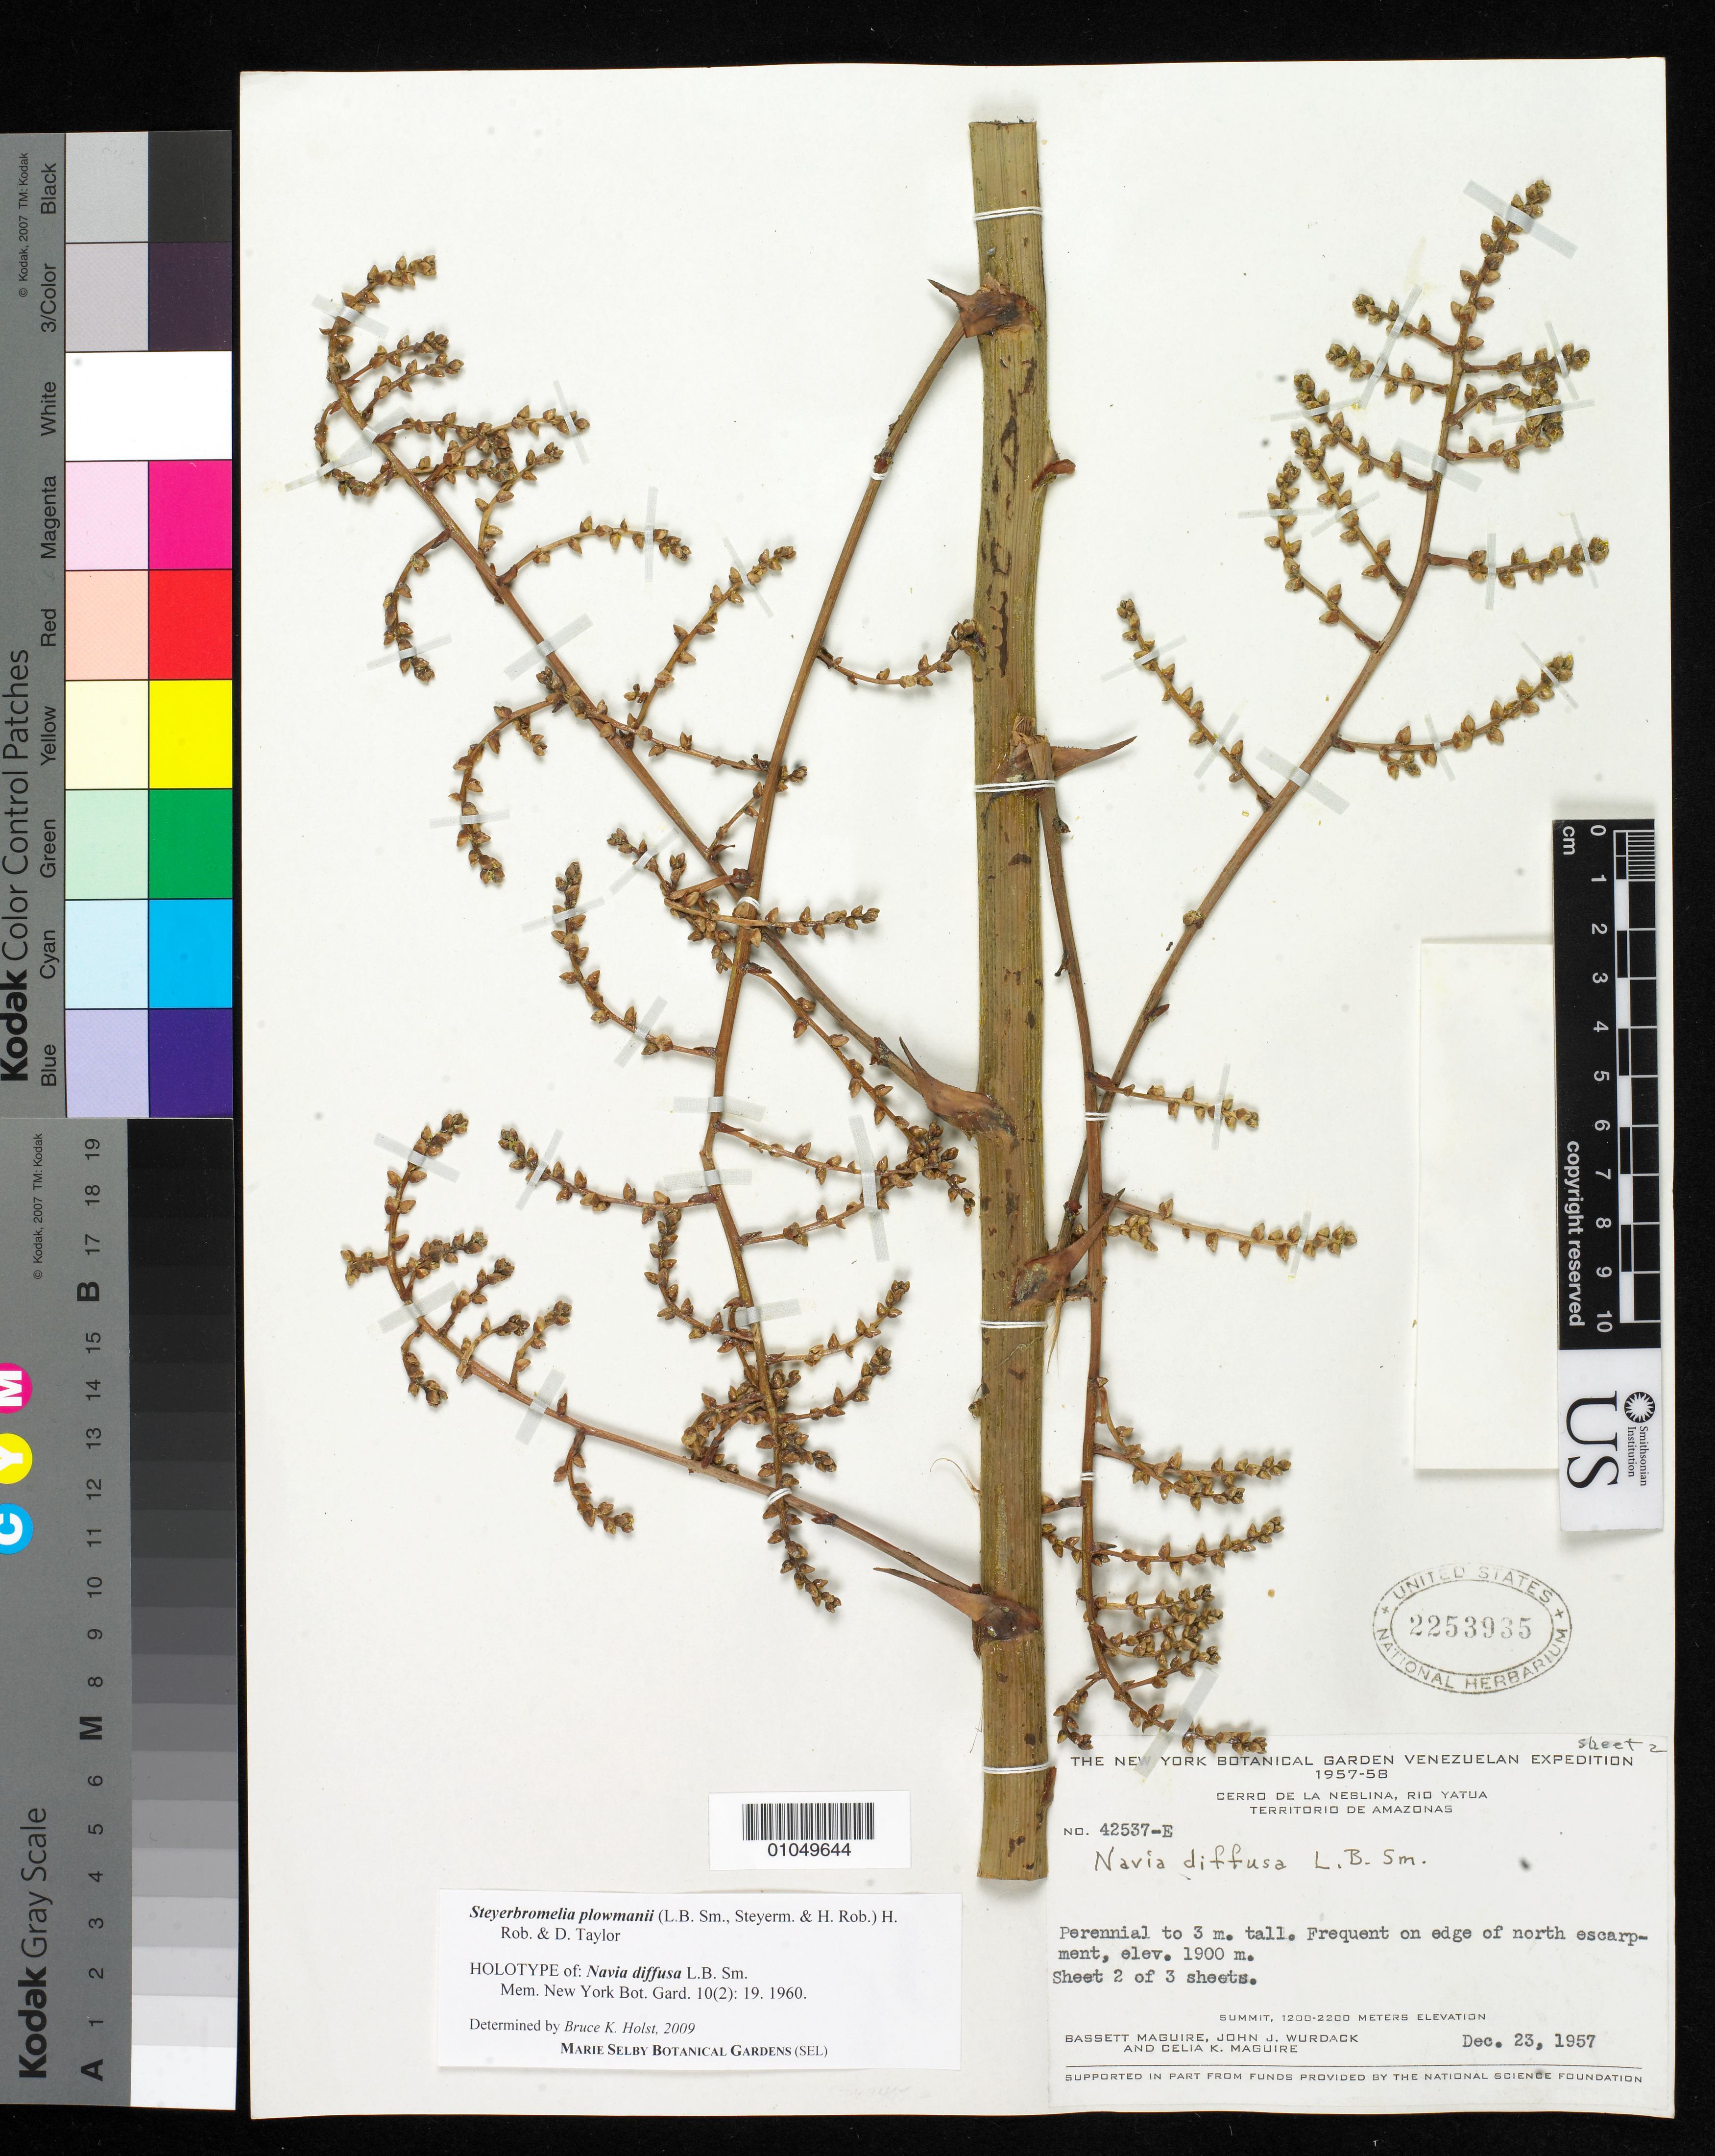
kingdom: Plantae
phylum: Tracheophyta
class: Liliopsida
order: Poales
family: Bromeliaceae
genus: Navia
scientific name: Navia diffusa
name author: L.B. Sm.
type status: Holotype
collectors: B. Maguire & et al.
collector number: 42537-E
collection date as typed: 23 Dec 1957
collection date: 1957-12-23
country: Venezuela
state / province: Amazonas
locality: Cerro de La Neblina, Rio Yatua.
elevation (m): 1900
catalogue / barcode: US 2253935